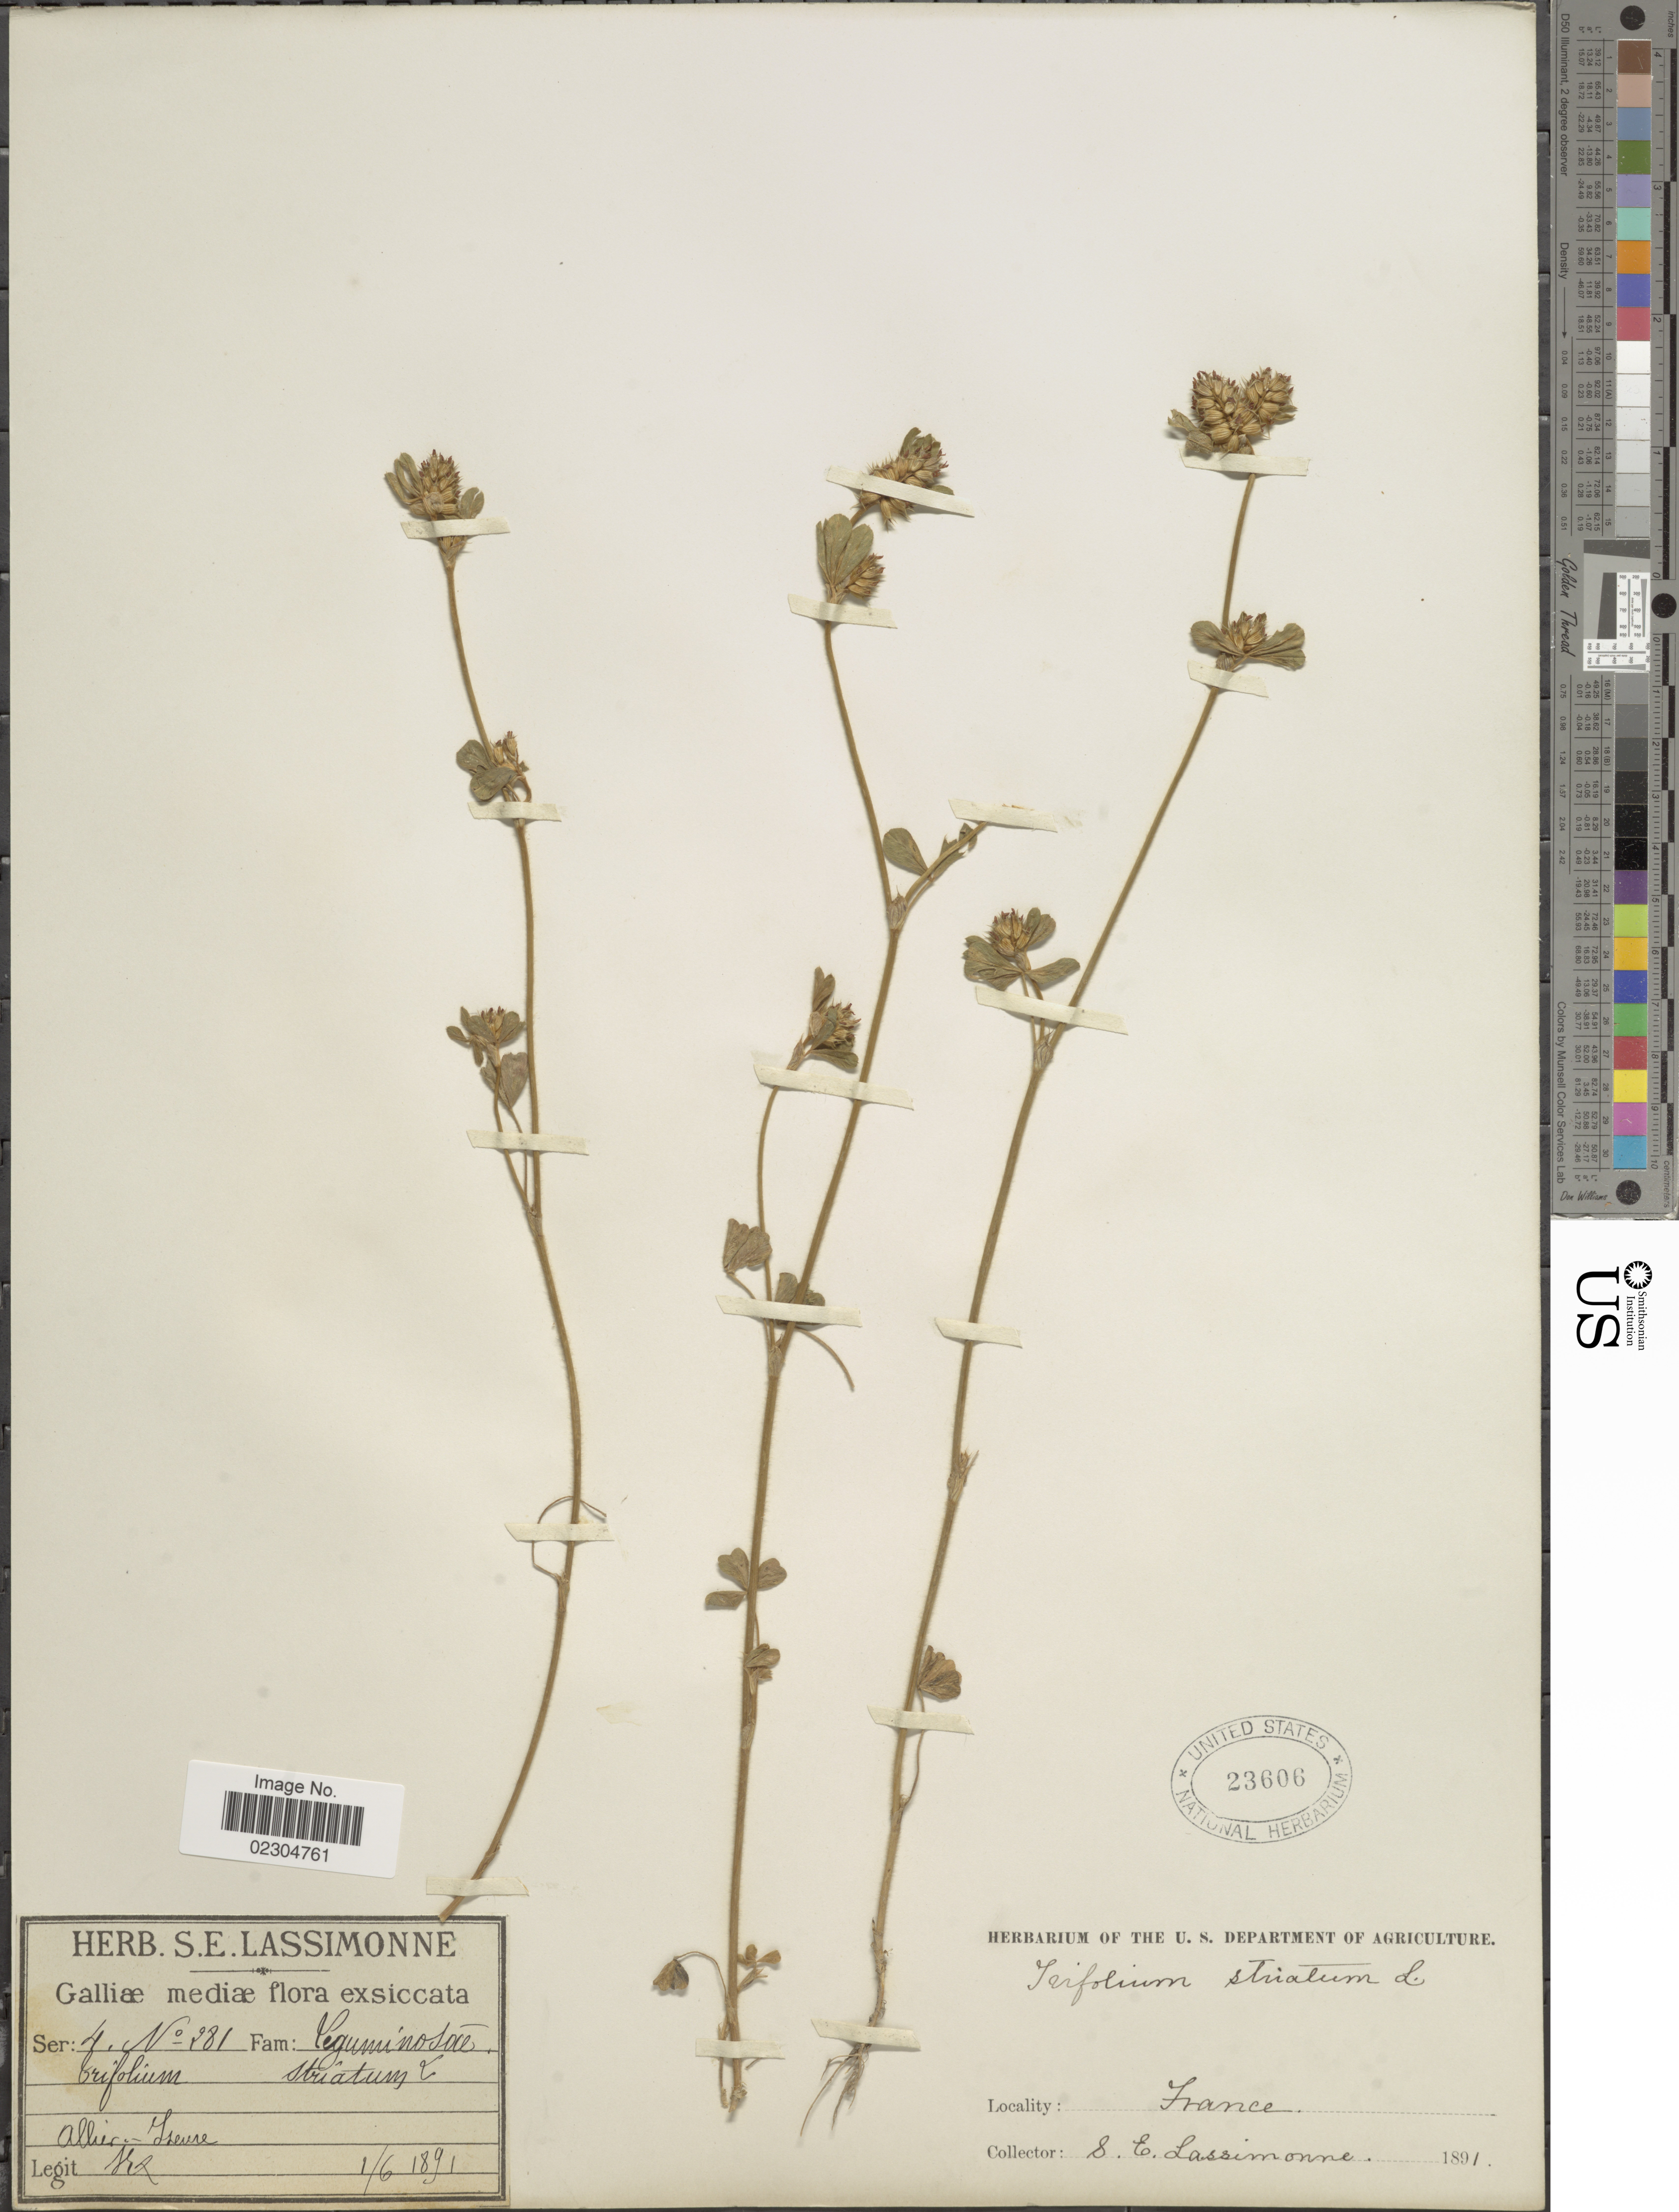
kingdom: Plantae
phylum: Tracheophyta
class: Magnoliopsida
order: Fabales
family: Fabaceae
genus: Trifolium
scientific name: Trifolium striatum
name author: L.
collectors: S. Lassimonne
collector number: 281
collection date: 1891-06-01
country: France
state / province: Auvergne-Rhône-Alpes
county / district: Allier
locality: Galliæ mediæ [Central France]. Allier - Yseure [Yzeure].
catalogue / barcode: US 23606